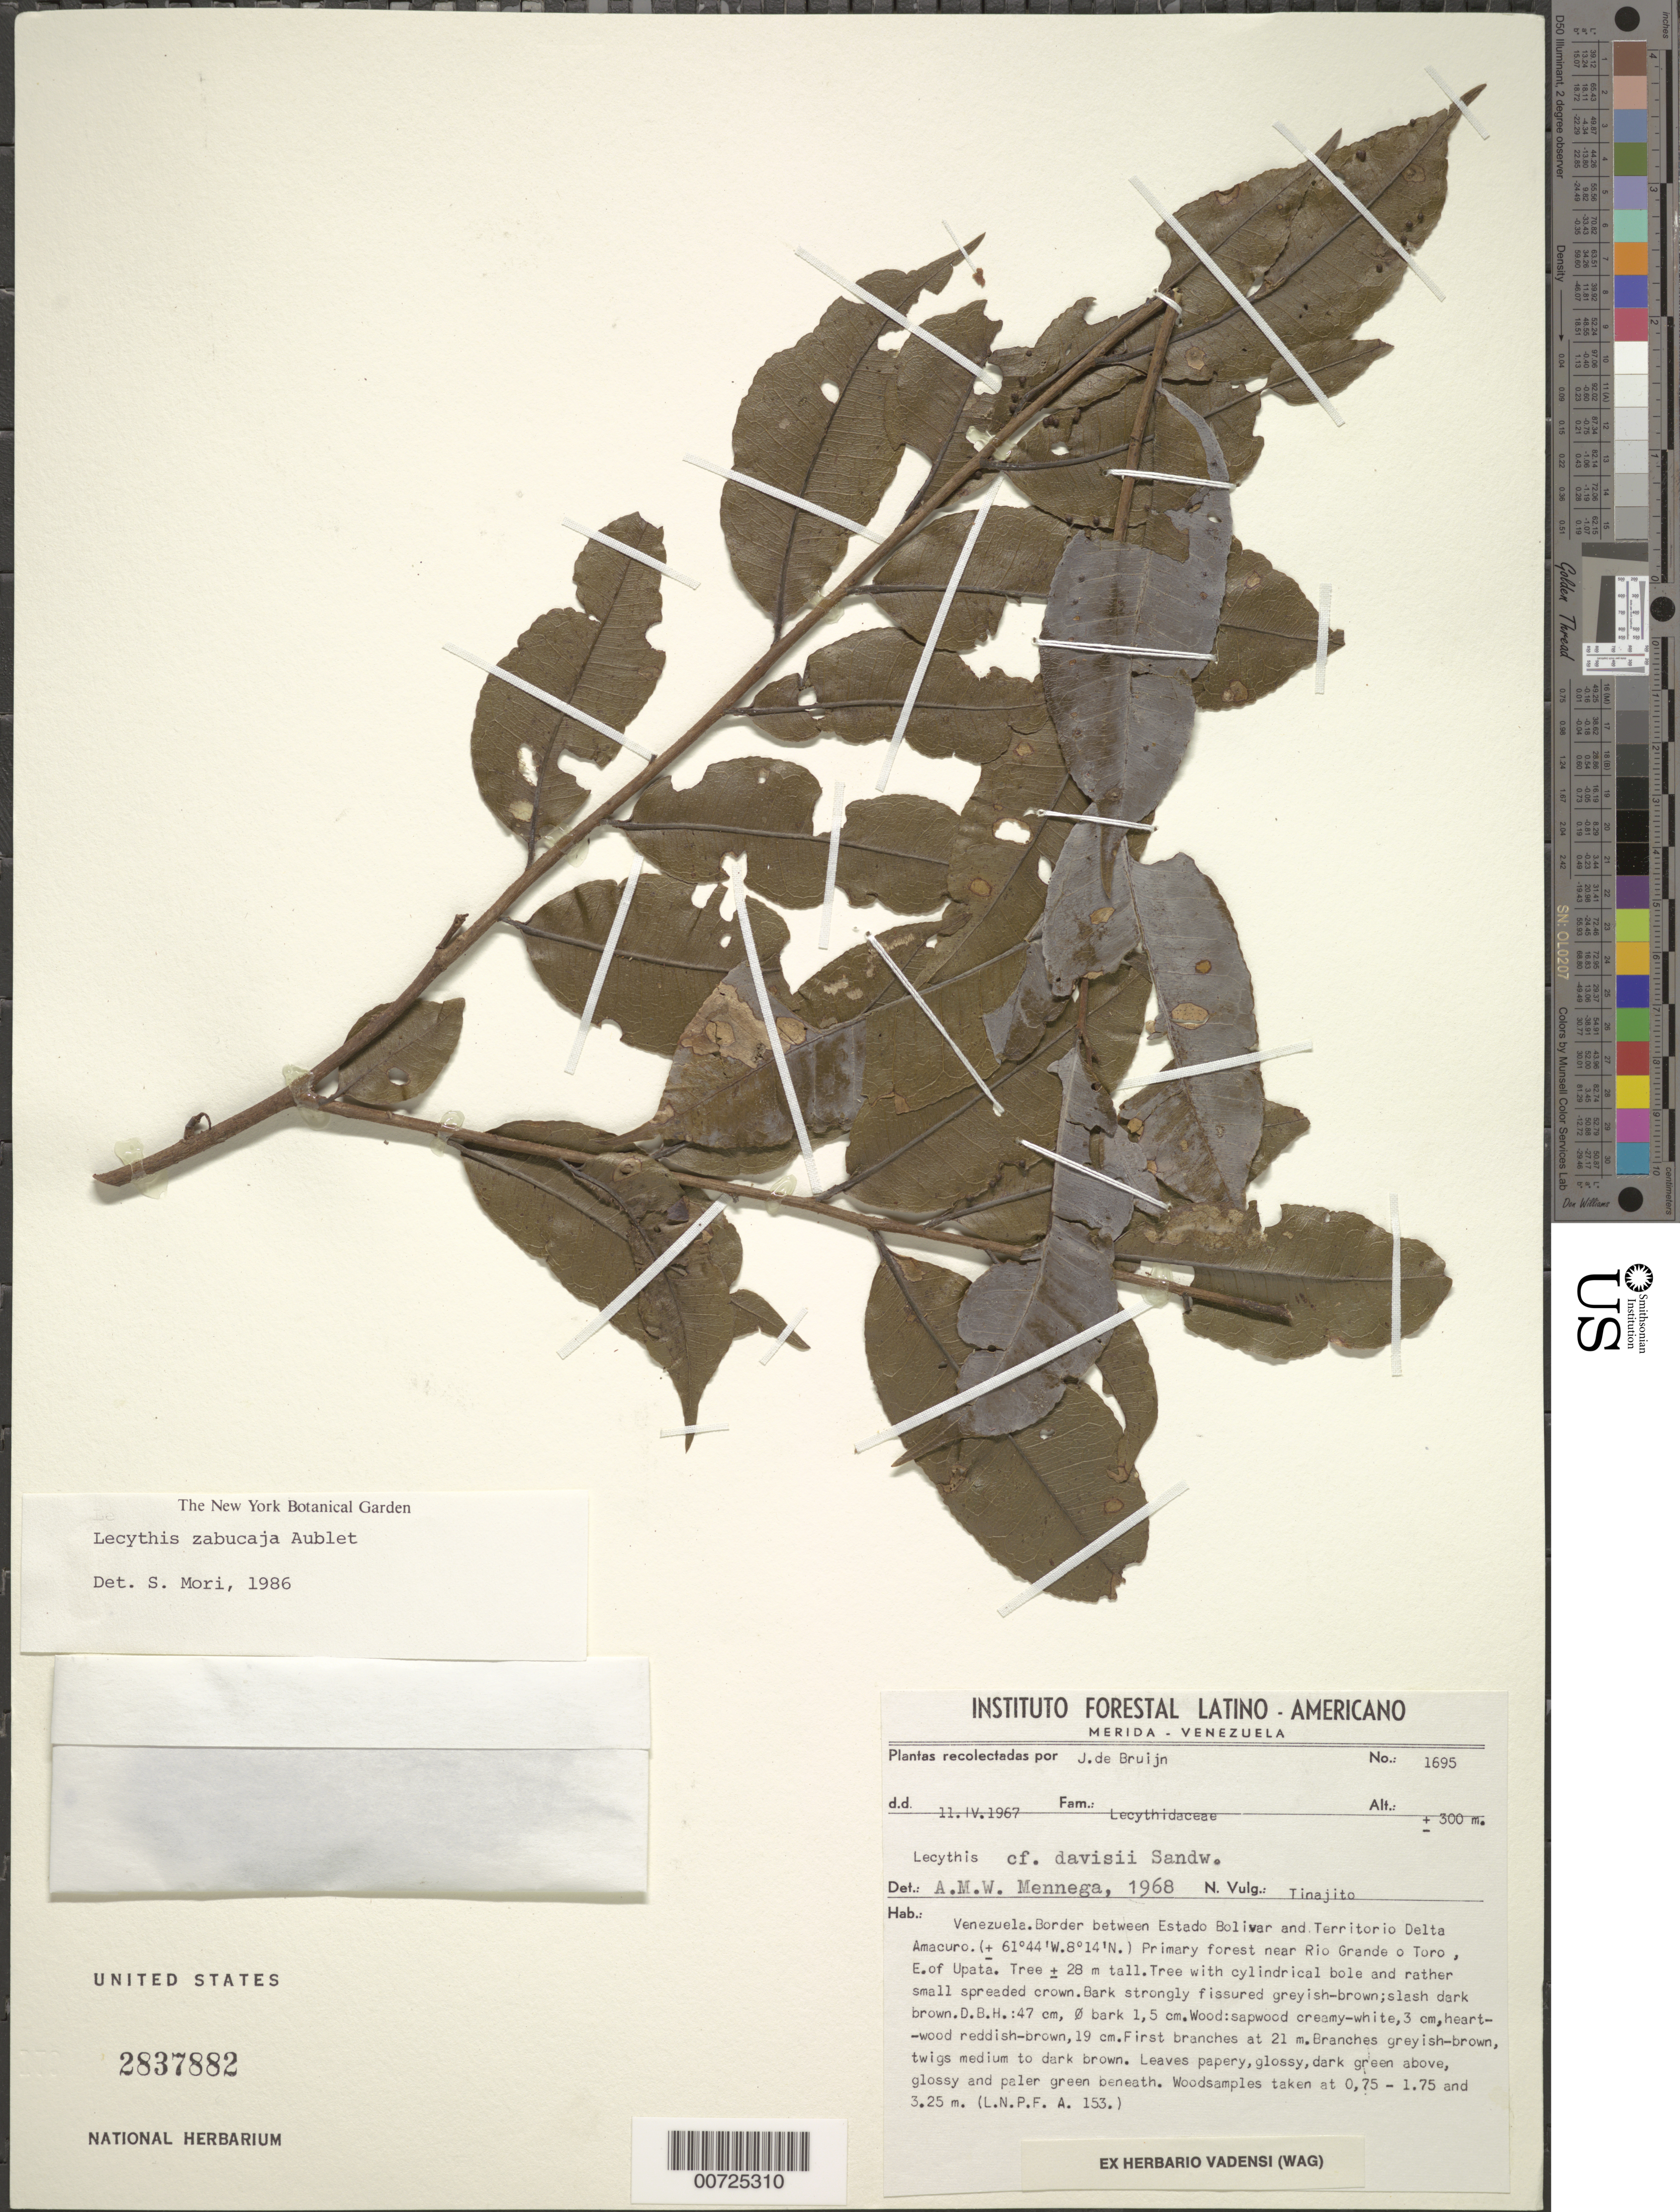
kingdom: Plantae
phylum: Tracheophyta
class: Magnoliopsida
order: Ericales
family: Lecythidaceae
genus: Lecythis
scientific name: Lecythis zabucajo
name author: Aubl.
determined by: Mori, Scott A.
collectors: J. Bruijn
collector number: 1695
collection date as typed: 11-Apr-67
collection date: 1967-04-11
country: Venezuela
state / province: Bolívar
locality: Estado Bolívar and Territorío Delta Amacuro border, near Río Grande o Toro, E of Upata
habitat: Primary forest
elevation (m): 300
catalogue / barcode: US 2837882